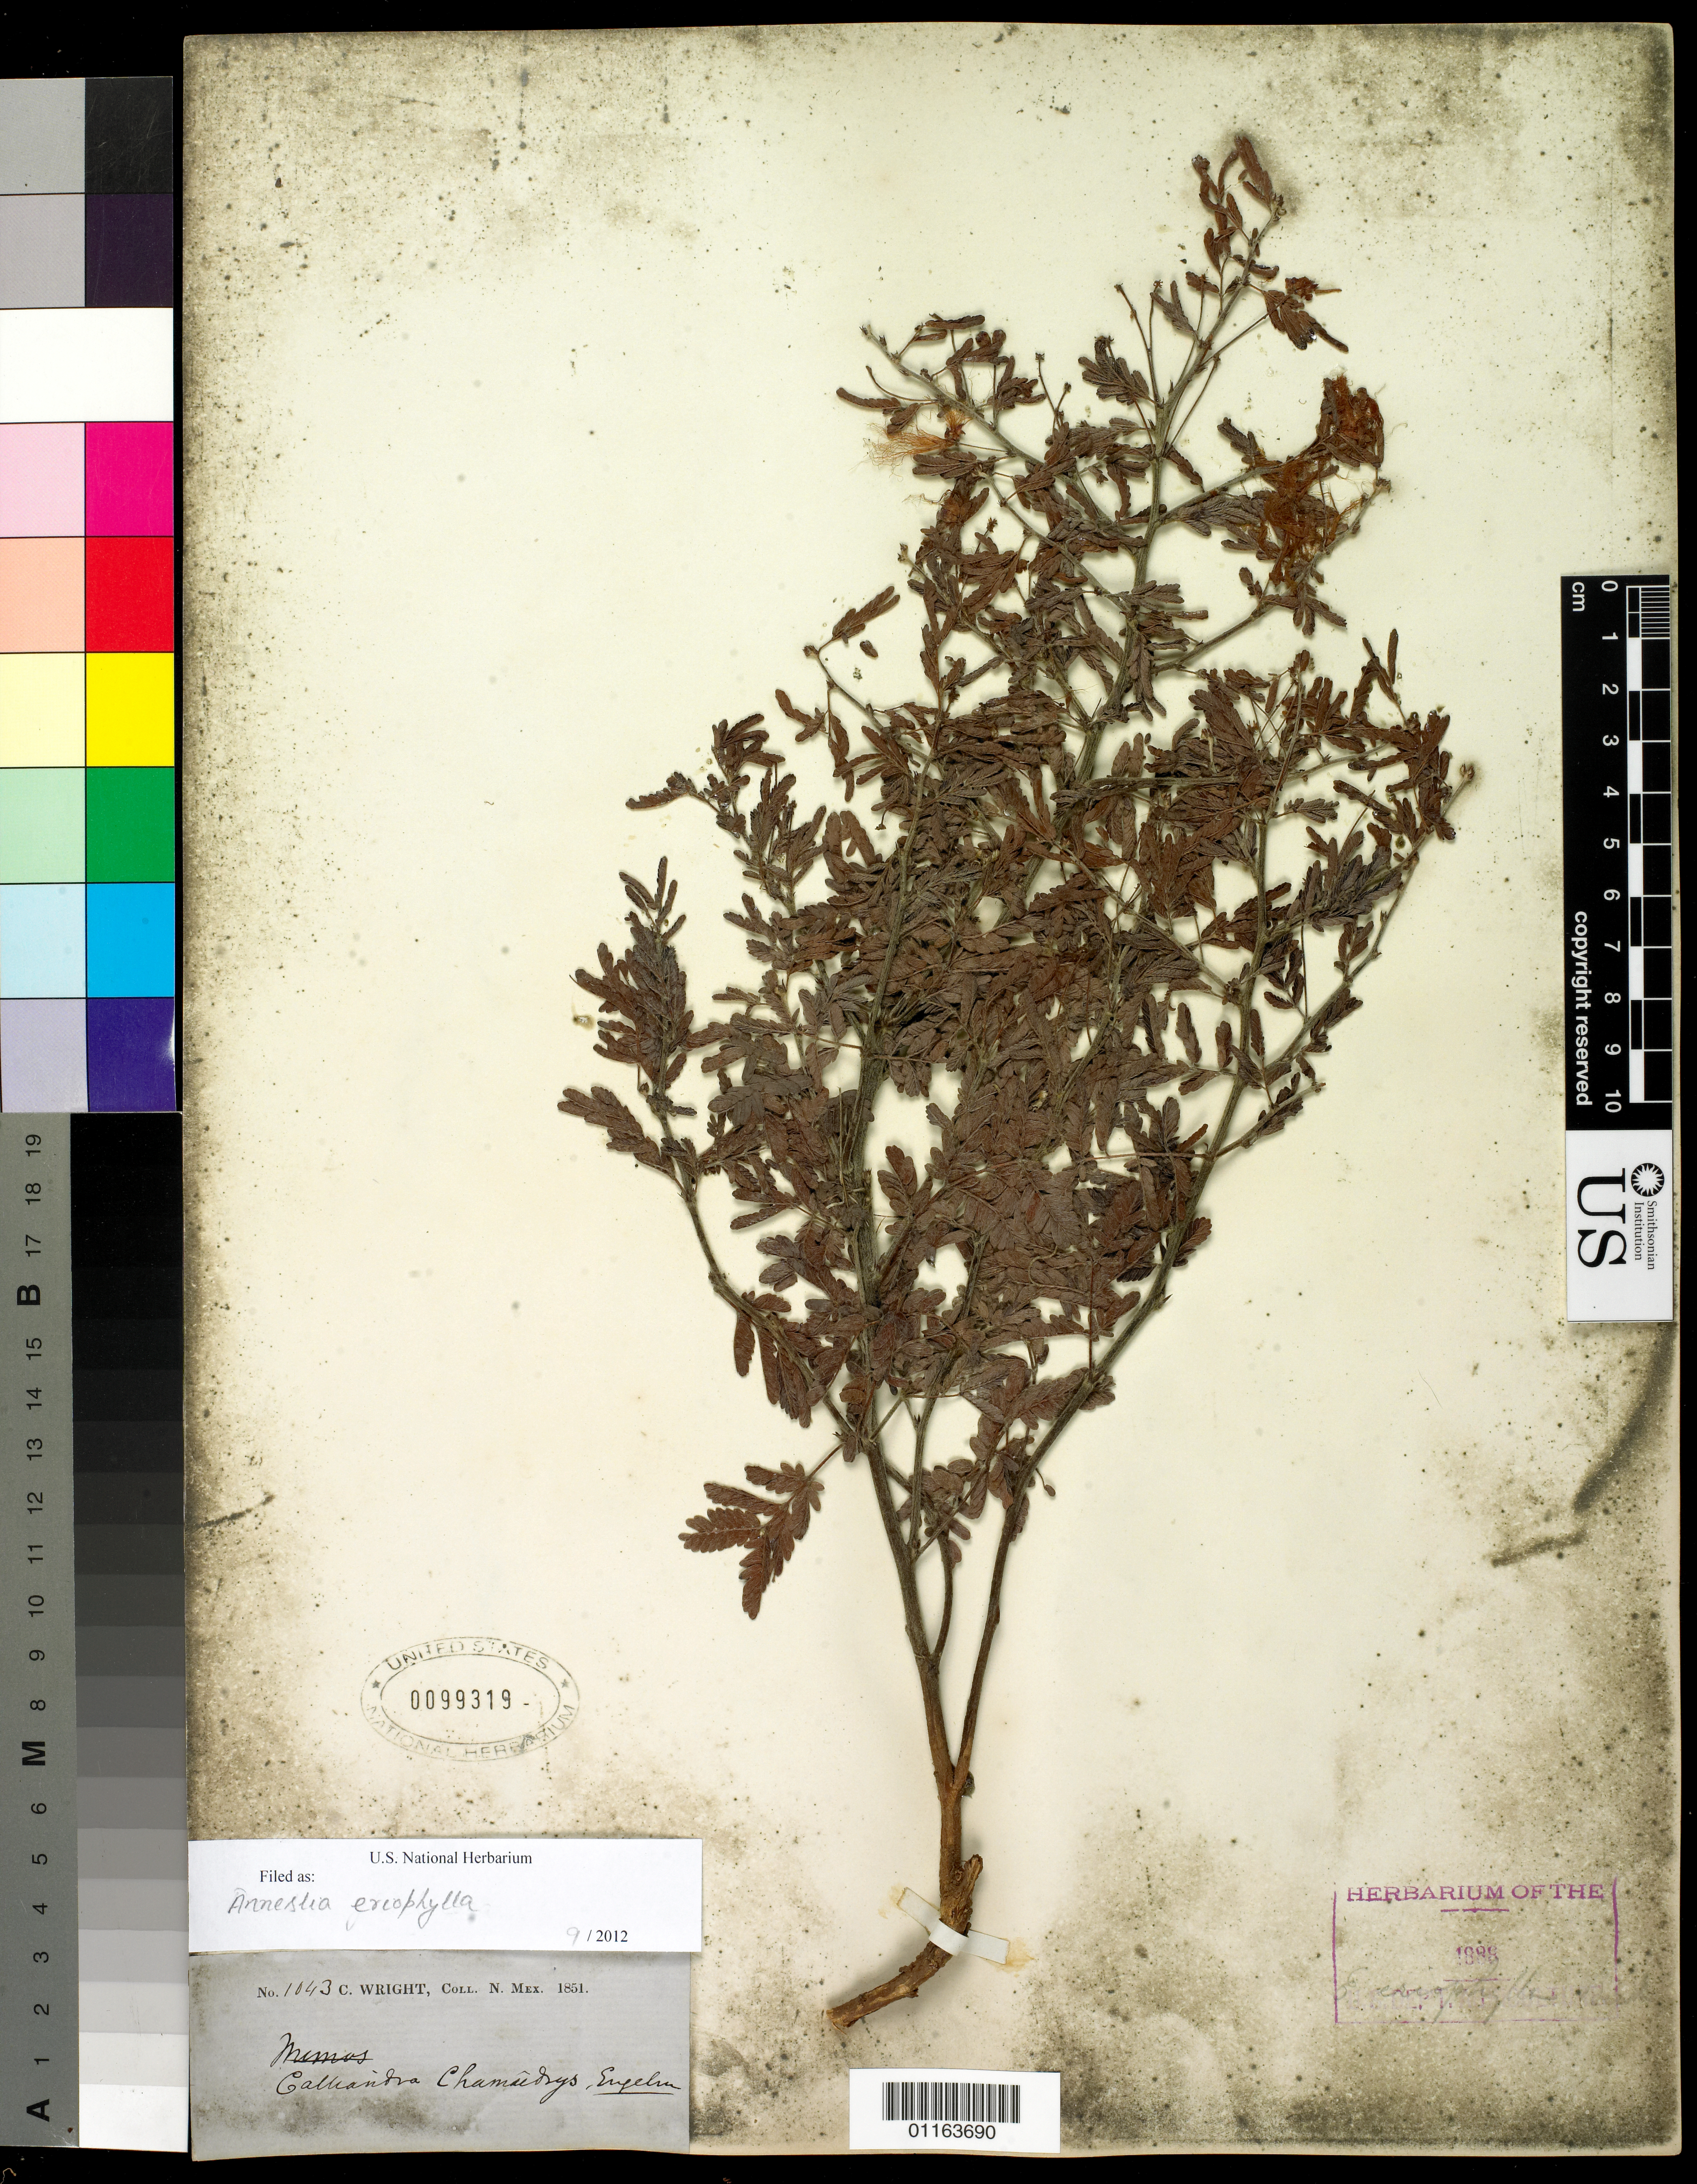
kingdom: Plantae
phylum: Tracheophyta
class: Magnoliopsida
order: Fabales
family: Fabaceae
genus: Calliandra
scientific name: Calliandra eriophylla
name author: Benth.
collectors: C. Wright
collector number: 1043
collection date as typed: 1851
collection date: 1851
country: United States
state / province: New Mexico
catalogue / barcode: US 99319